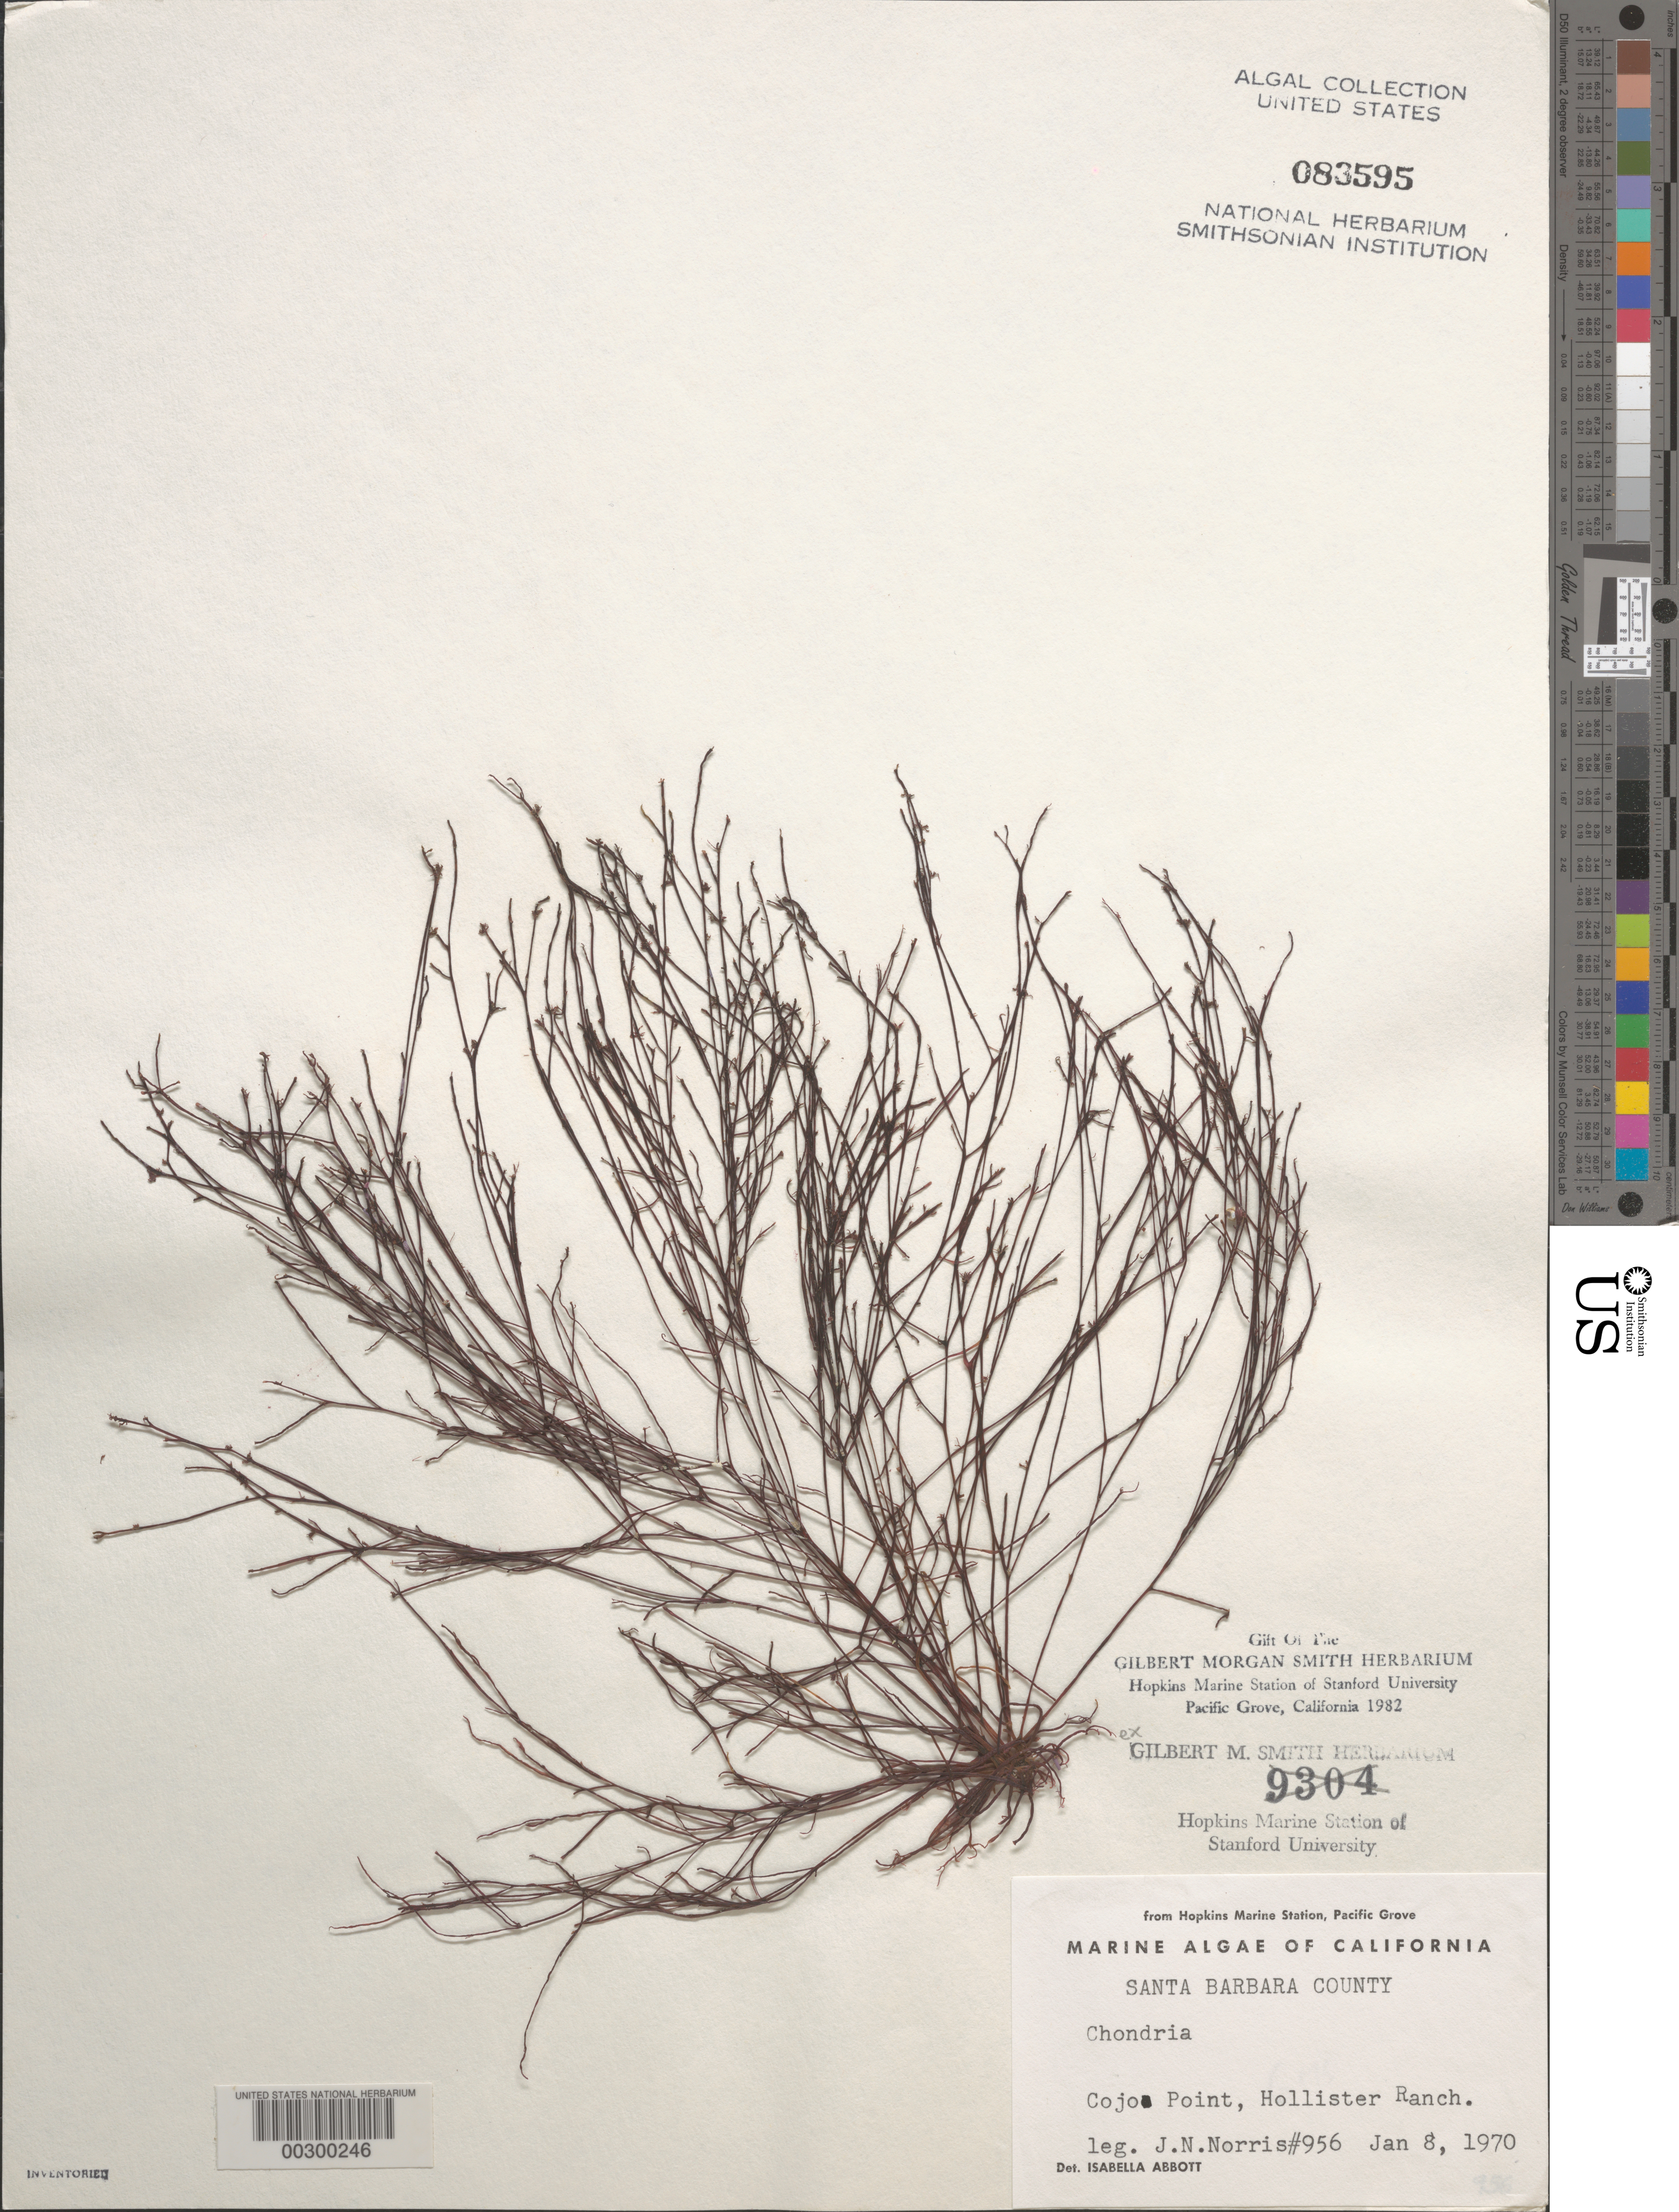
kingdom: Plantae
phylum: Rhodophyta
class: Florideophyceae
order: Ceramiales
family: Rhodomelaceae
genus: Chondria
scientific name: Chondria sp.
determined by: Abbott, Isabella A.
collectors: J. N. Norris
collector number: JN-956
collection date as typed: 08 Jan 1970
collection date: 1970-01-08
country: United States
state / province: California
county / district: Santa Barbara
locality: Cojo Point, Hollister Ranch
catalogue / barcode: US 83595